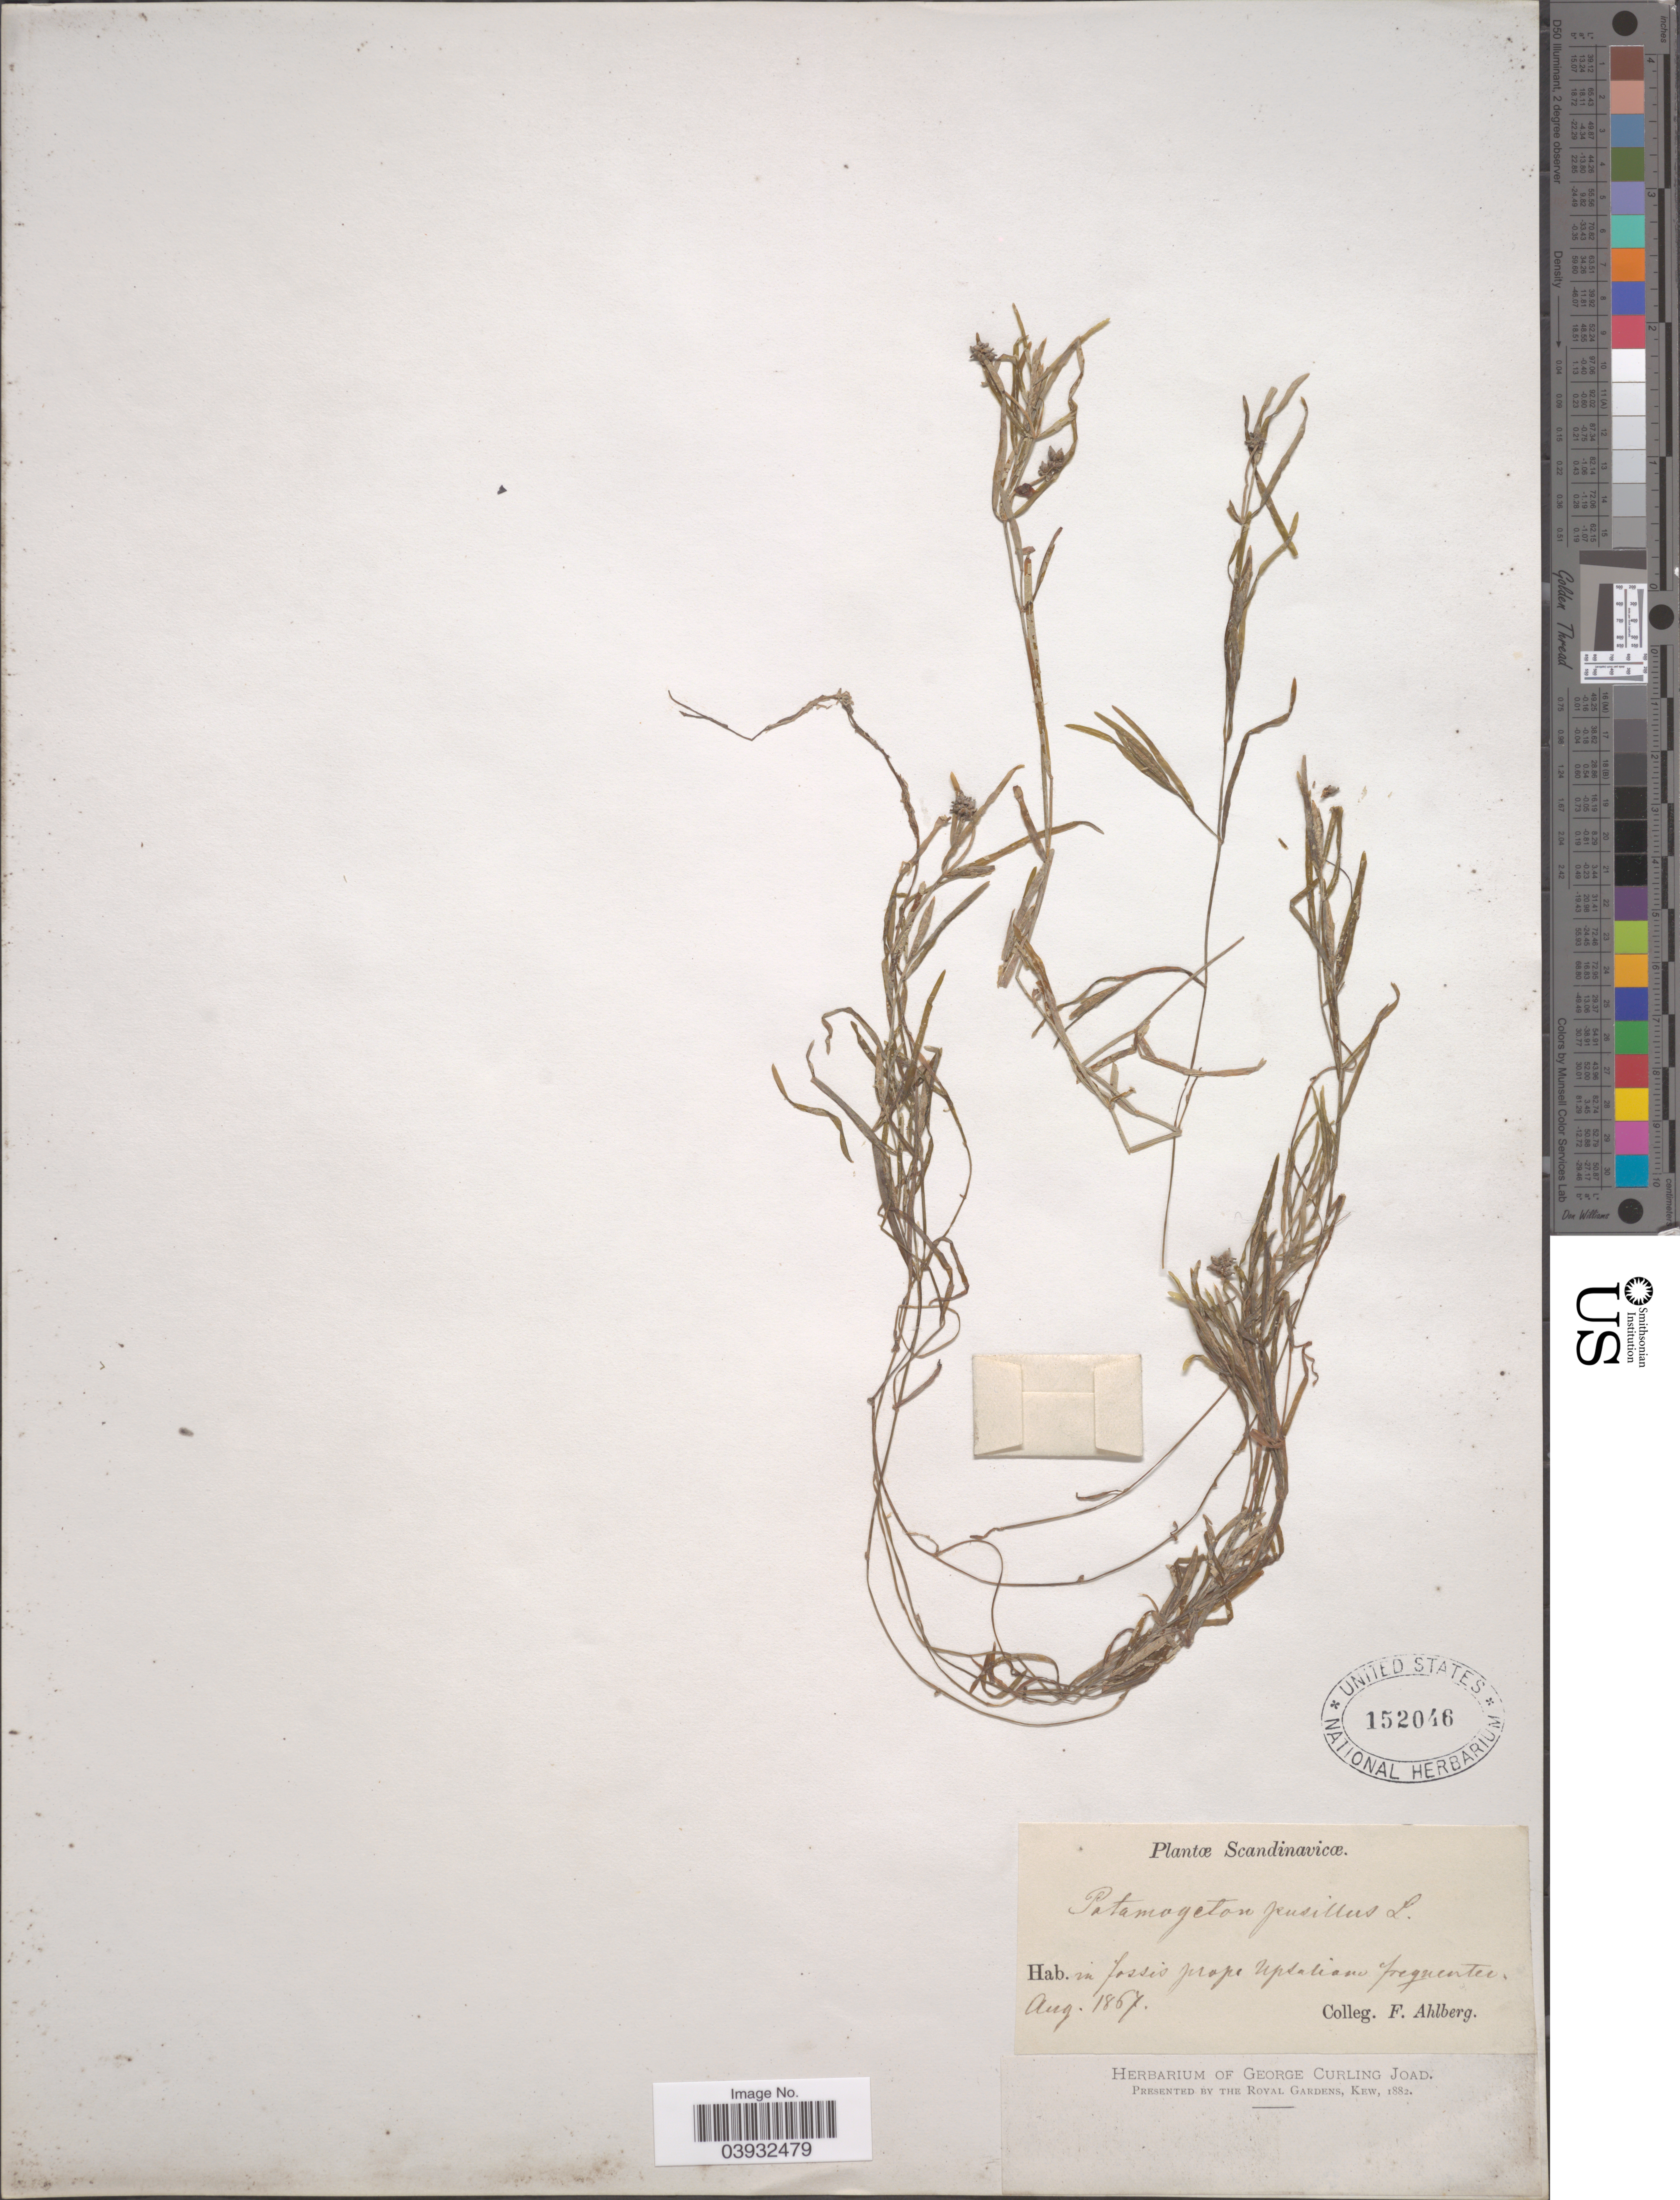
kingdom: Plantae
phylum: Tracheophyta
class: Liliopsida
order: Alismatales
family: Potamogetonaceae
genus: Potamogeton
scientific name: Potamogeton pusillus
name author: L.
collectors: F. Ahlberg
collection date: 1867-08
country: Sweden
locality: In fossis prope Upsaliano frequenter.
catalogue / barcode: US 152046